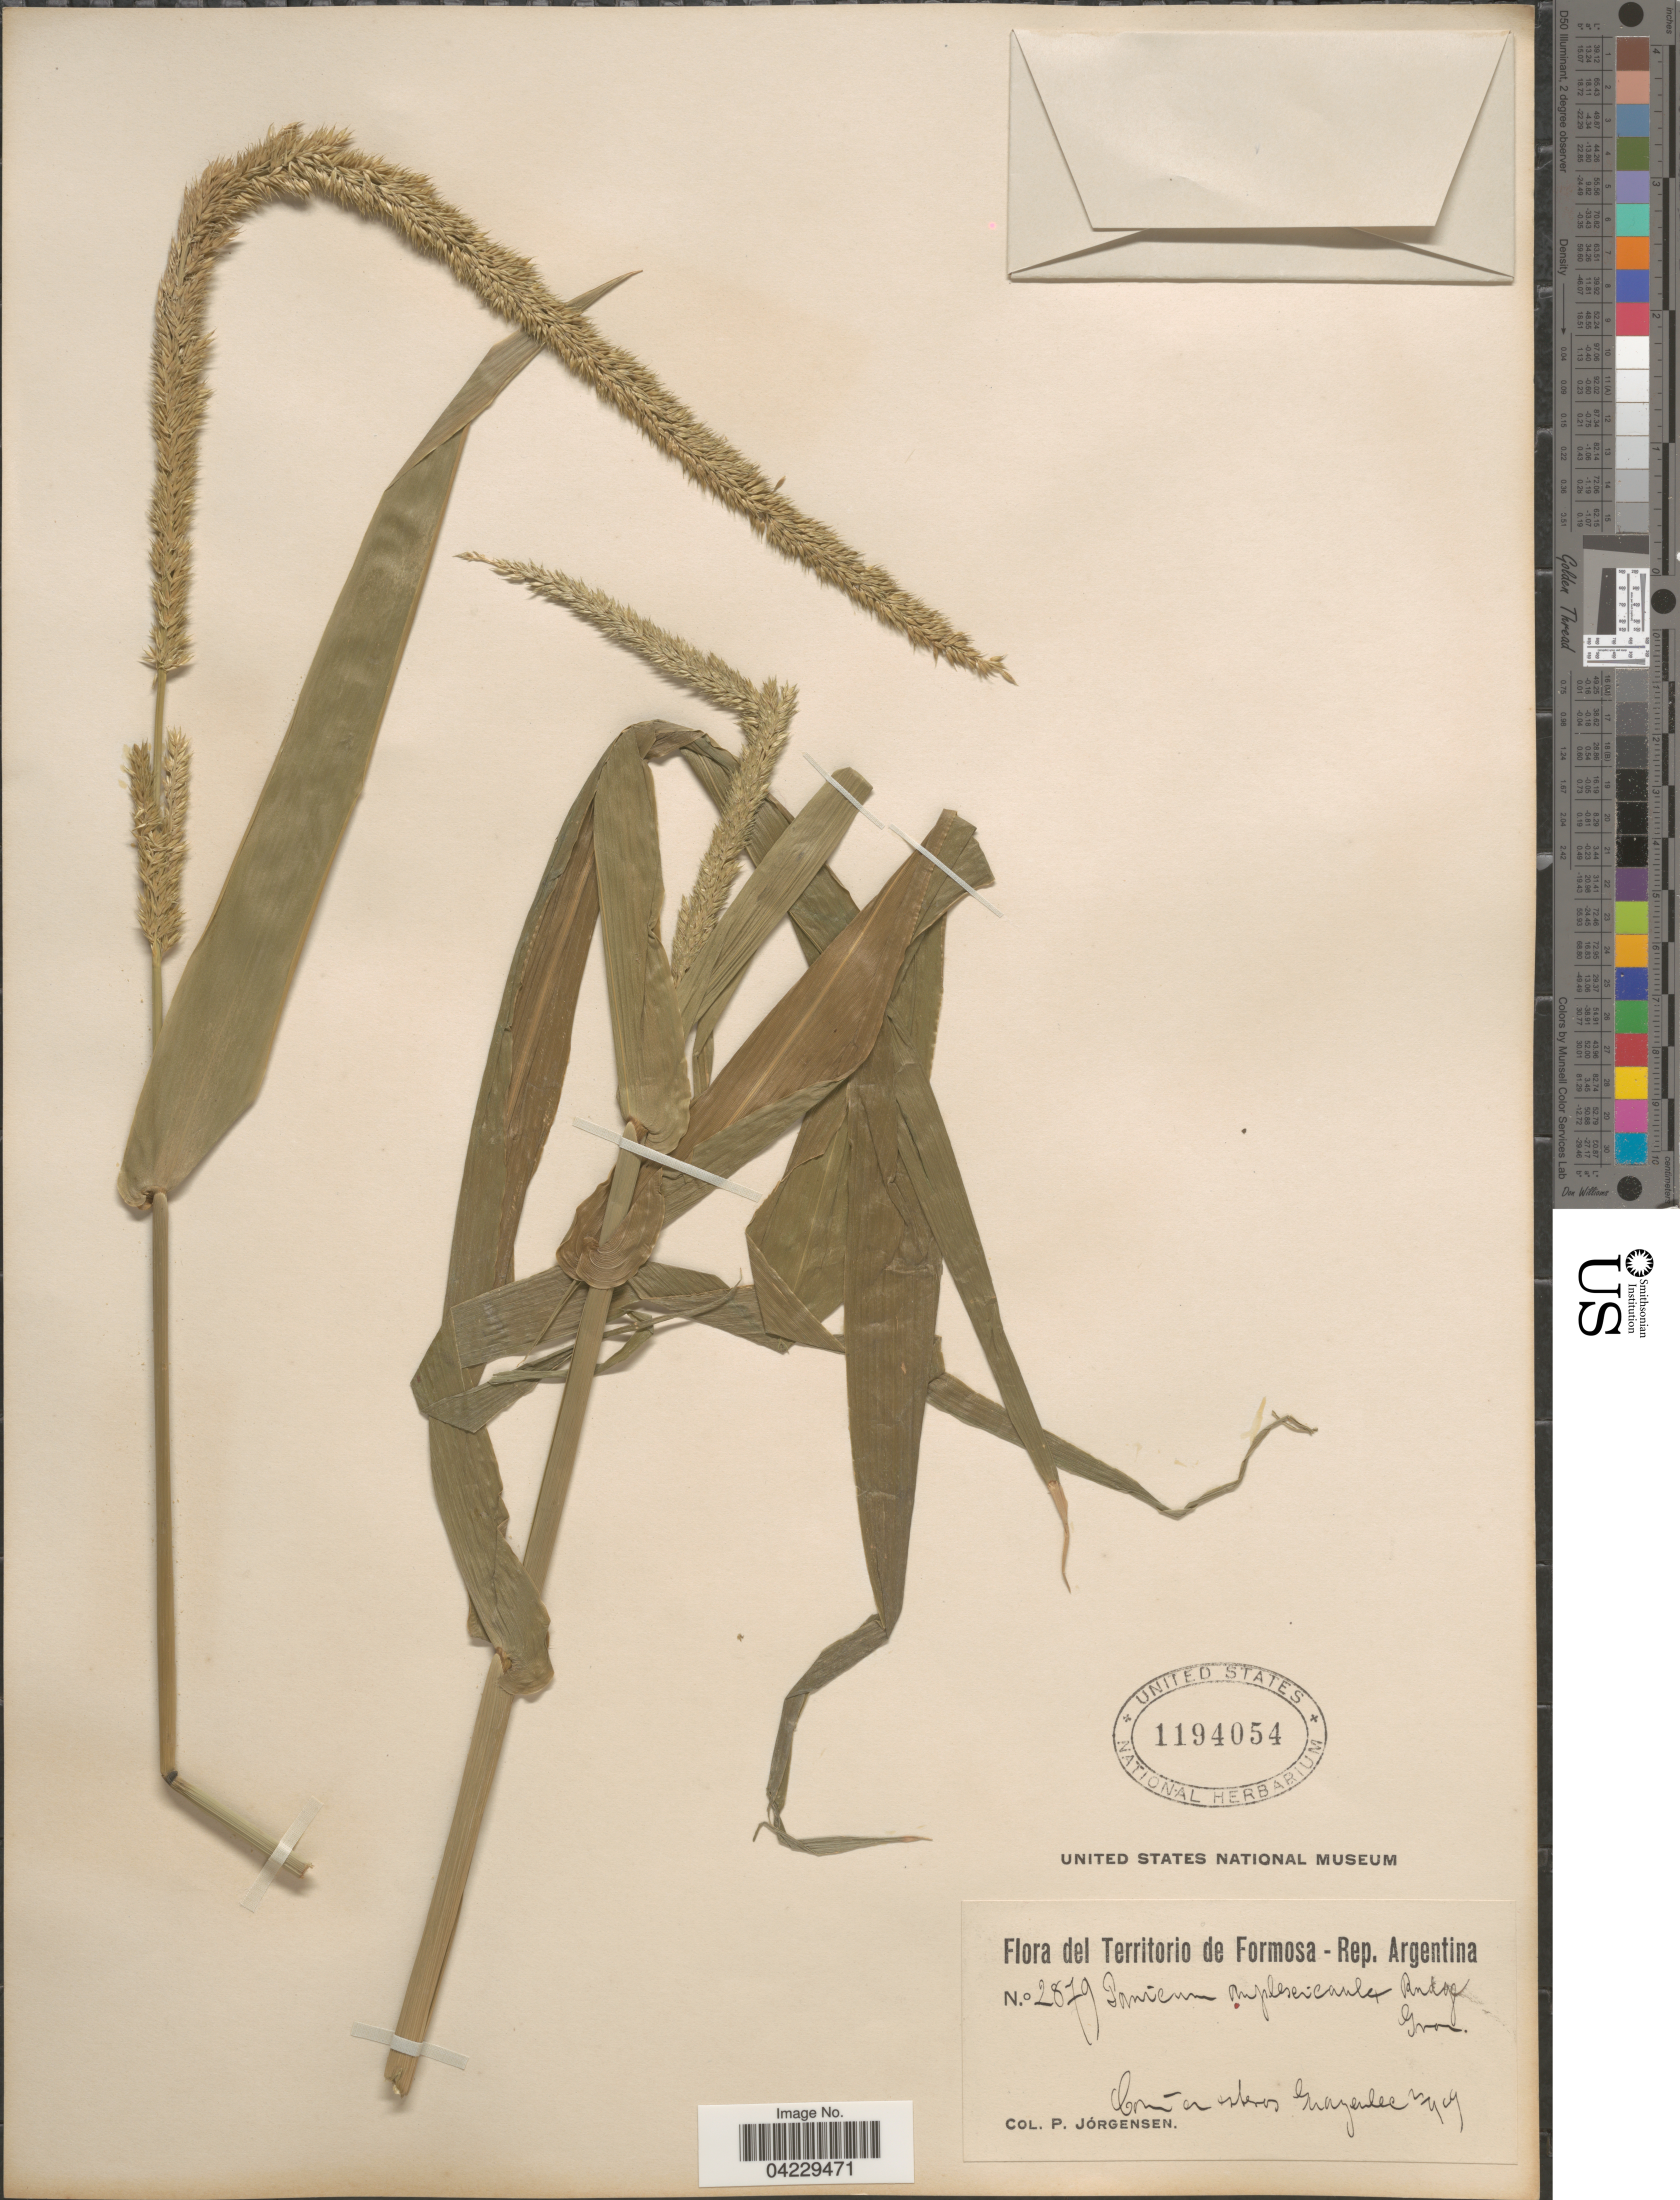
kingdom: Plantae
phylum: Tracheophyta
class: Liliopsida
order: Poales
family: Poaceae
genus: Hymenachne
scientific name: Hymenachne amplexicaulis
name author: (Rudge) Nees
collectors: P. Jörgensen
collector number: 2879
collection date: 1919-02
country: Argentina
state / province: Formosa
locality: Cóm a esteros Guaycolec.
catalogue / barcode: US 1194054